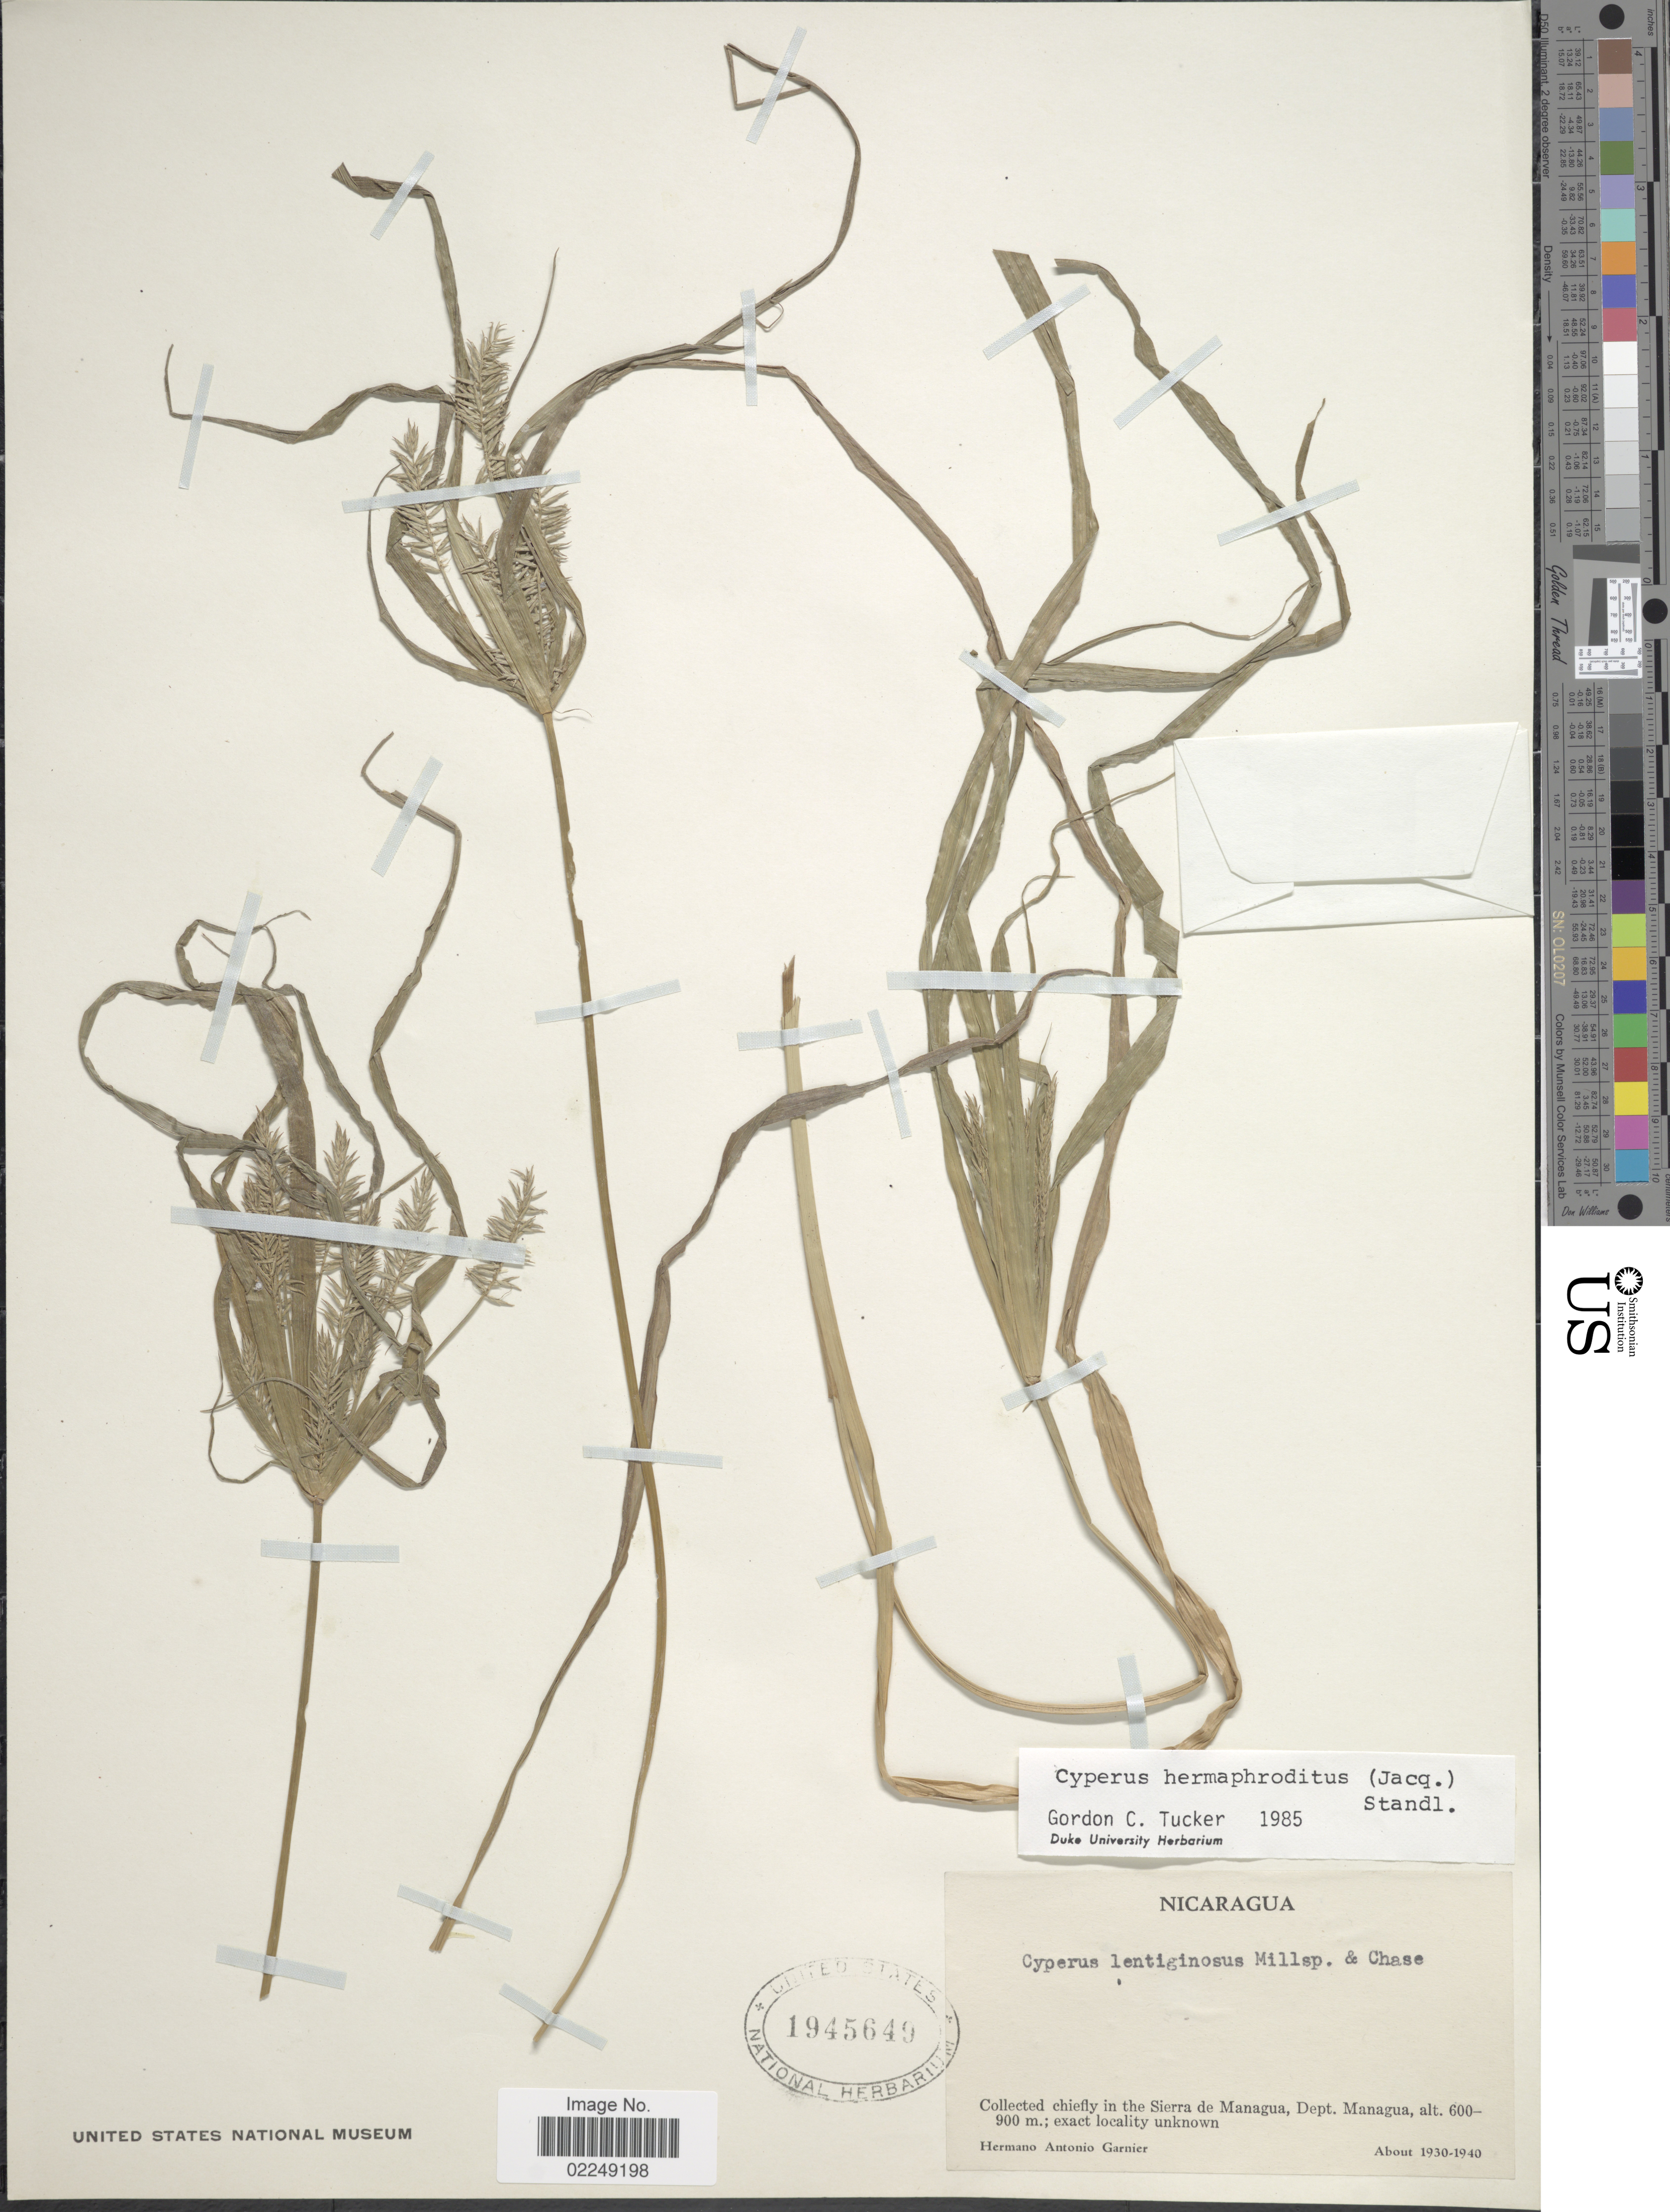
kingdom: Plantae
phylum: Tracheophyta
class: Liliopsida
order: Poales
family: Cyperaceae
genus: Cyperus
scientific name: Cyperus hermaphroditus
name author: (Jacq.) Standl.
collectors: Bro. A. Garnier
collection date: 1930/1940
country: Nicaragua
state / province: Managua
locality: Chiefly in the Sierra de Managua, Dept. Managua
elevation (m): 600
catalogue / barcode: US 1945649